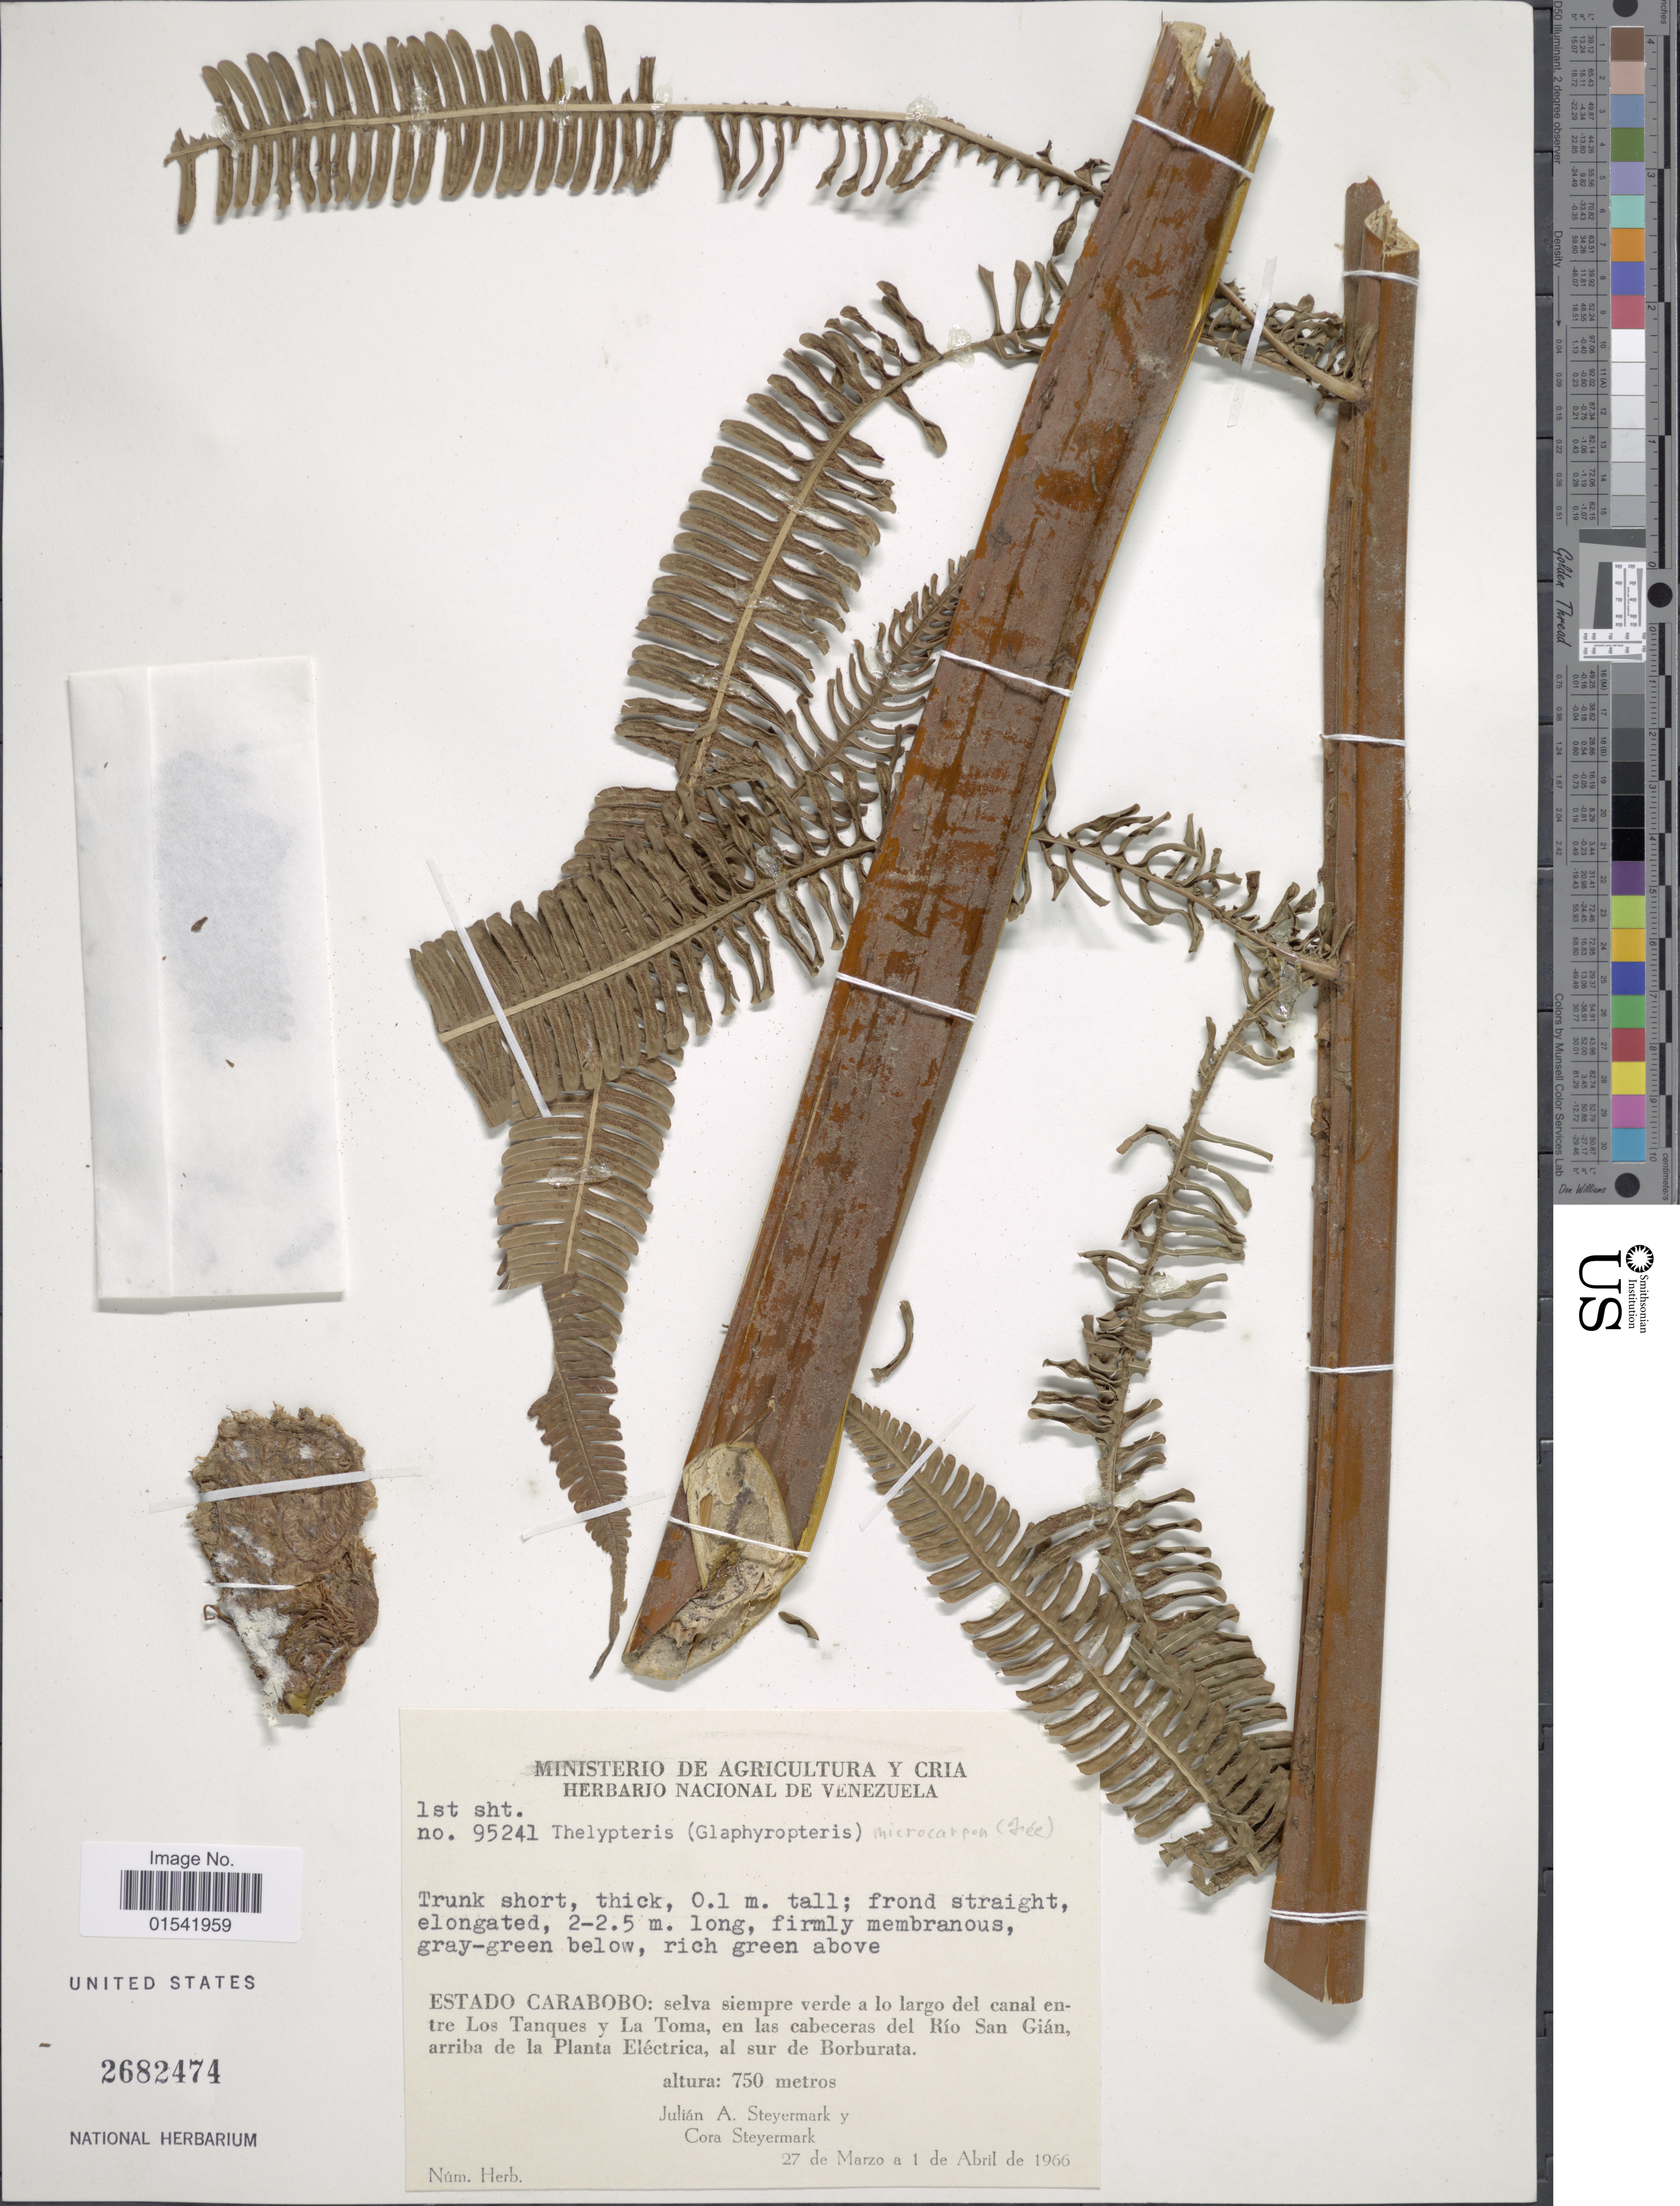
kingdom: Plantae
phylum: Tracheophyta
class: Polypodiopsida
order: Polypodiales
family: Thelypteridaceae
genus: Steiropteris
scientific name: Steiropteris decussata var. decussata (L.) comb. nov., ined. 2015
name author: (L.)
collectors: J. Steyermark & C. Steyermark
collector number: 95241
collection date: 1966-03-27/1966-04-01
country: Venezuela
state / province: Carabobo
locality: Selva siempre verde a lo largo del canal entre Los Tanques y La Toma, en las cabeceras del Río San Gián, arriba de la Planta Eléctrica, al sur de Borburata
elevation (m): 750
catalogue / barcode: US 2682474